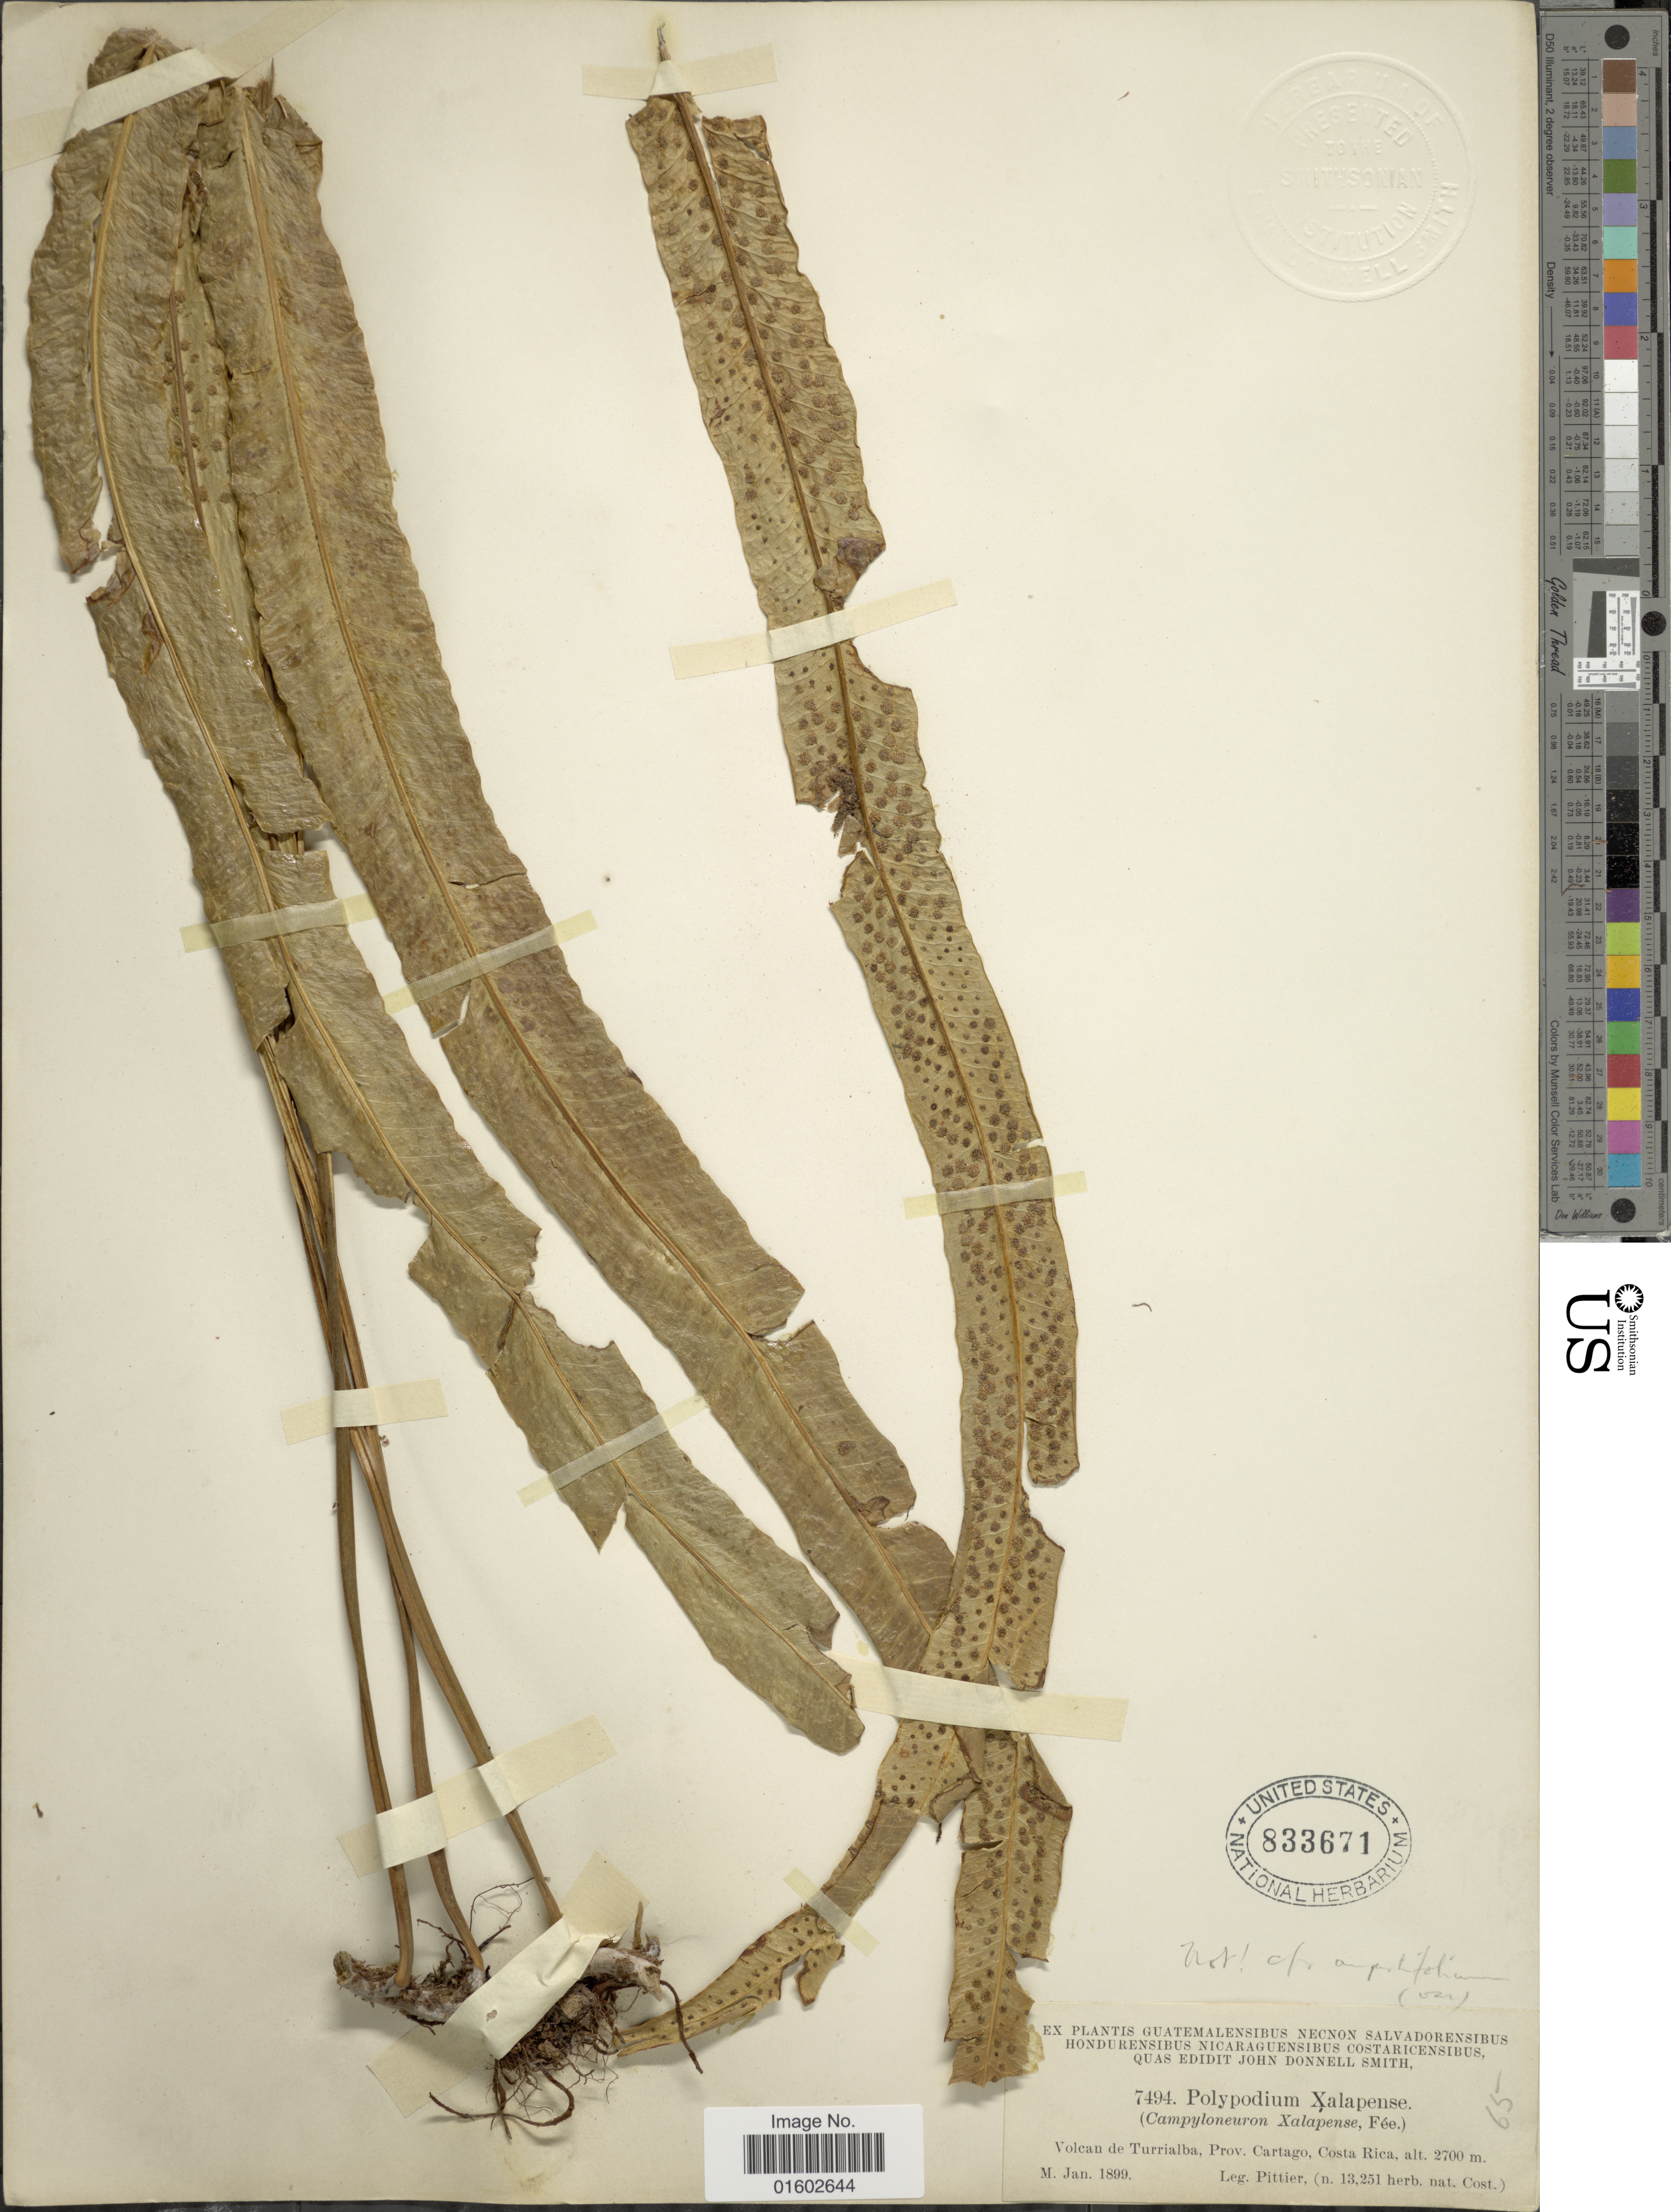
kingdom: Plantae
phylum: Tracheophyta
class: Polypodiopsida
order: Polypodiales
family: Polypodiaceae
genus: Campyloneurum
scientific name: Campyloneurum amphostenon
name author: (Kunze ex Klotzsch) Fée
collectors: Pittier, --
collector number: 7494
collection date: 1899-01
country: Costa Rica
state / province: Cartago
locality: Volcan de Turrialba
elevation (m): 2700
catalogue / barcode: US 833671